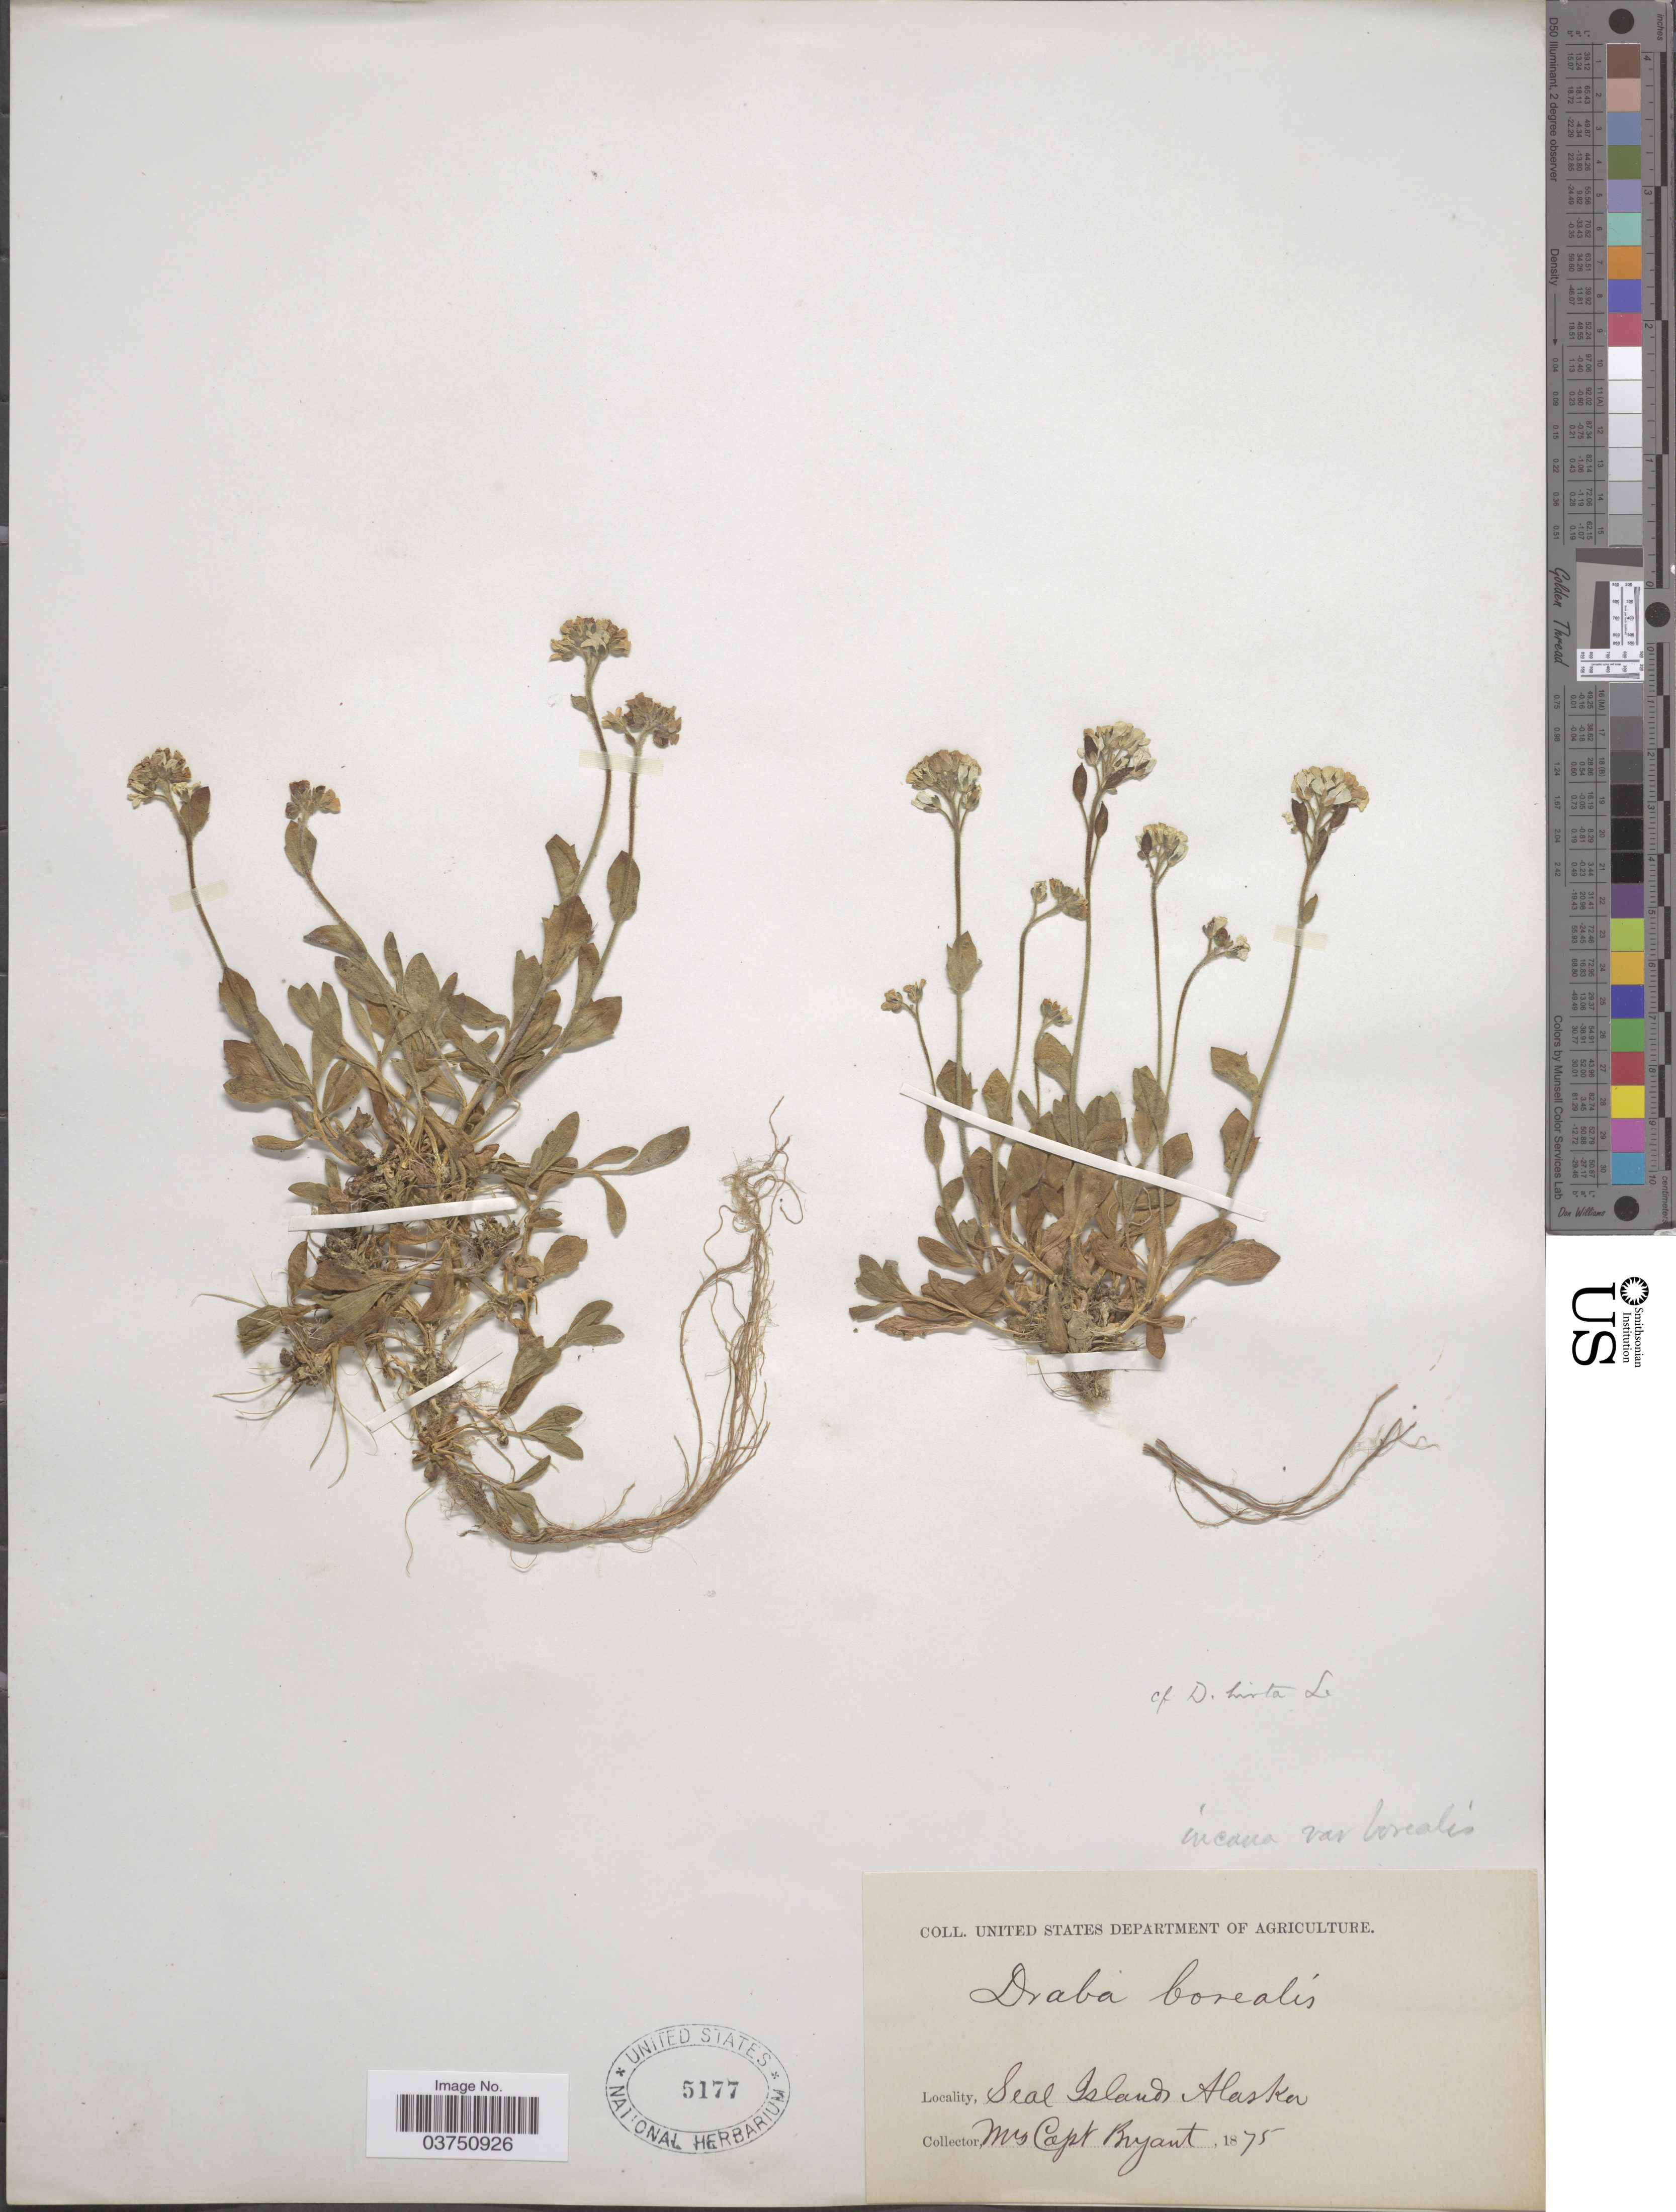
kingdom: Plantae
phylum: Tracheophyta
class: Magnoliopsida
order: Brassicales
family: Brassicaceae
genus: Draba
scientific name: Draba borealis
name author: DC.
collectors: C. Bryant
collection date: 1875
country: United States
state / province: Alaska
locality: Seal Islands.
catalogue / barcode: US 5177